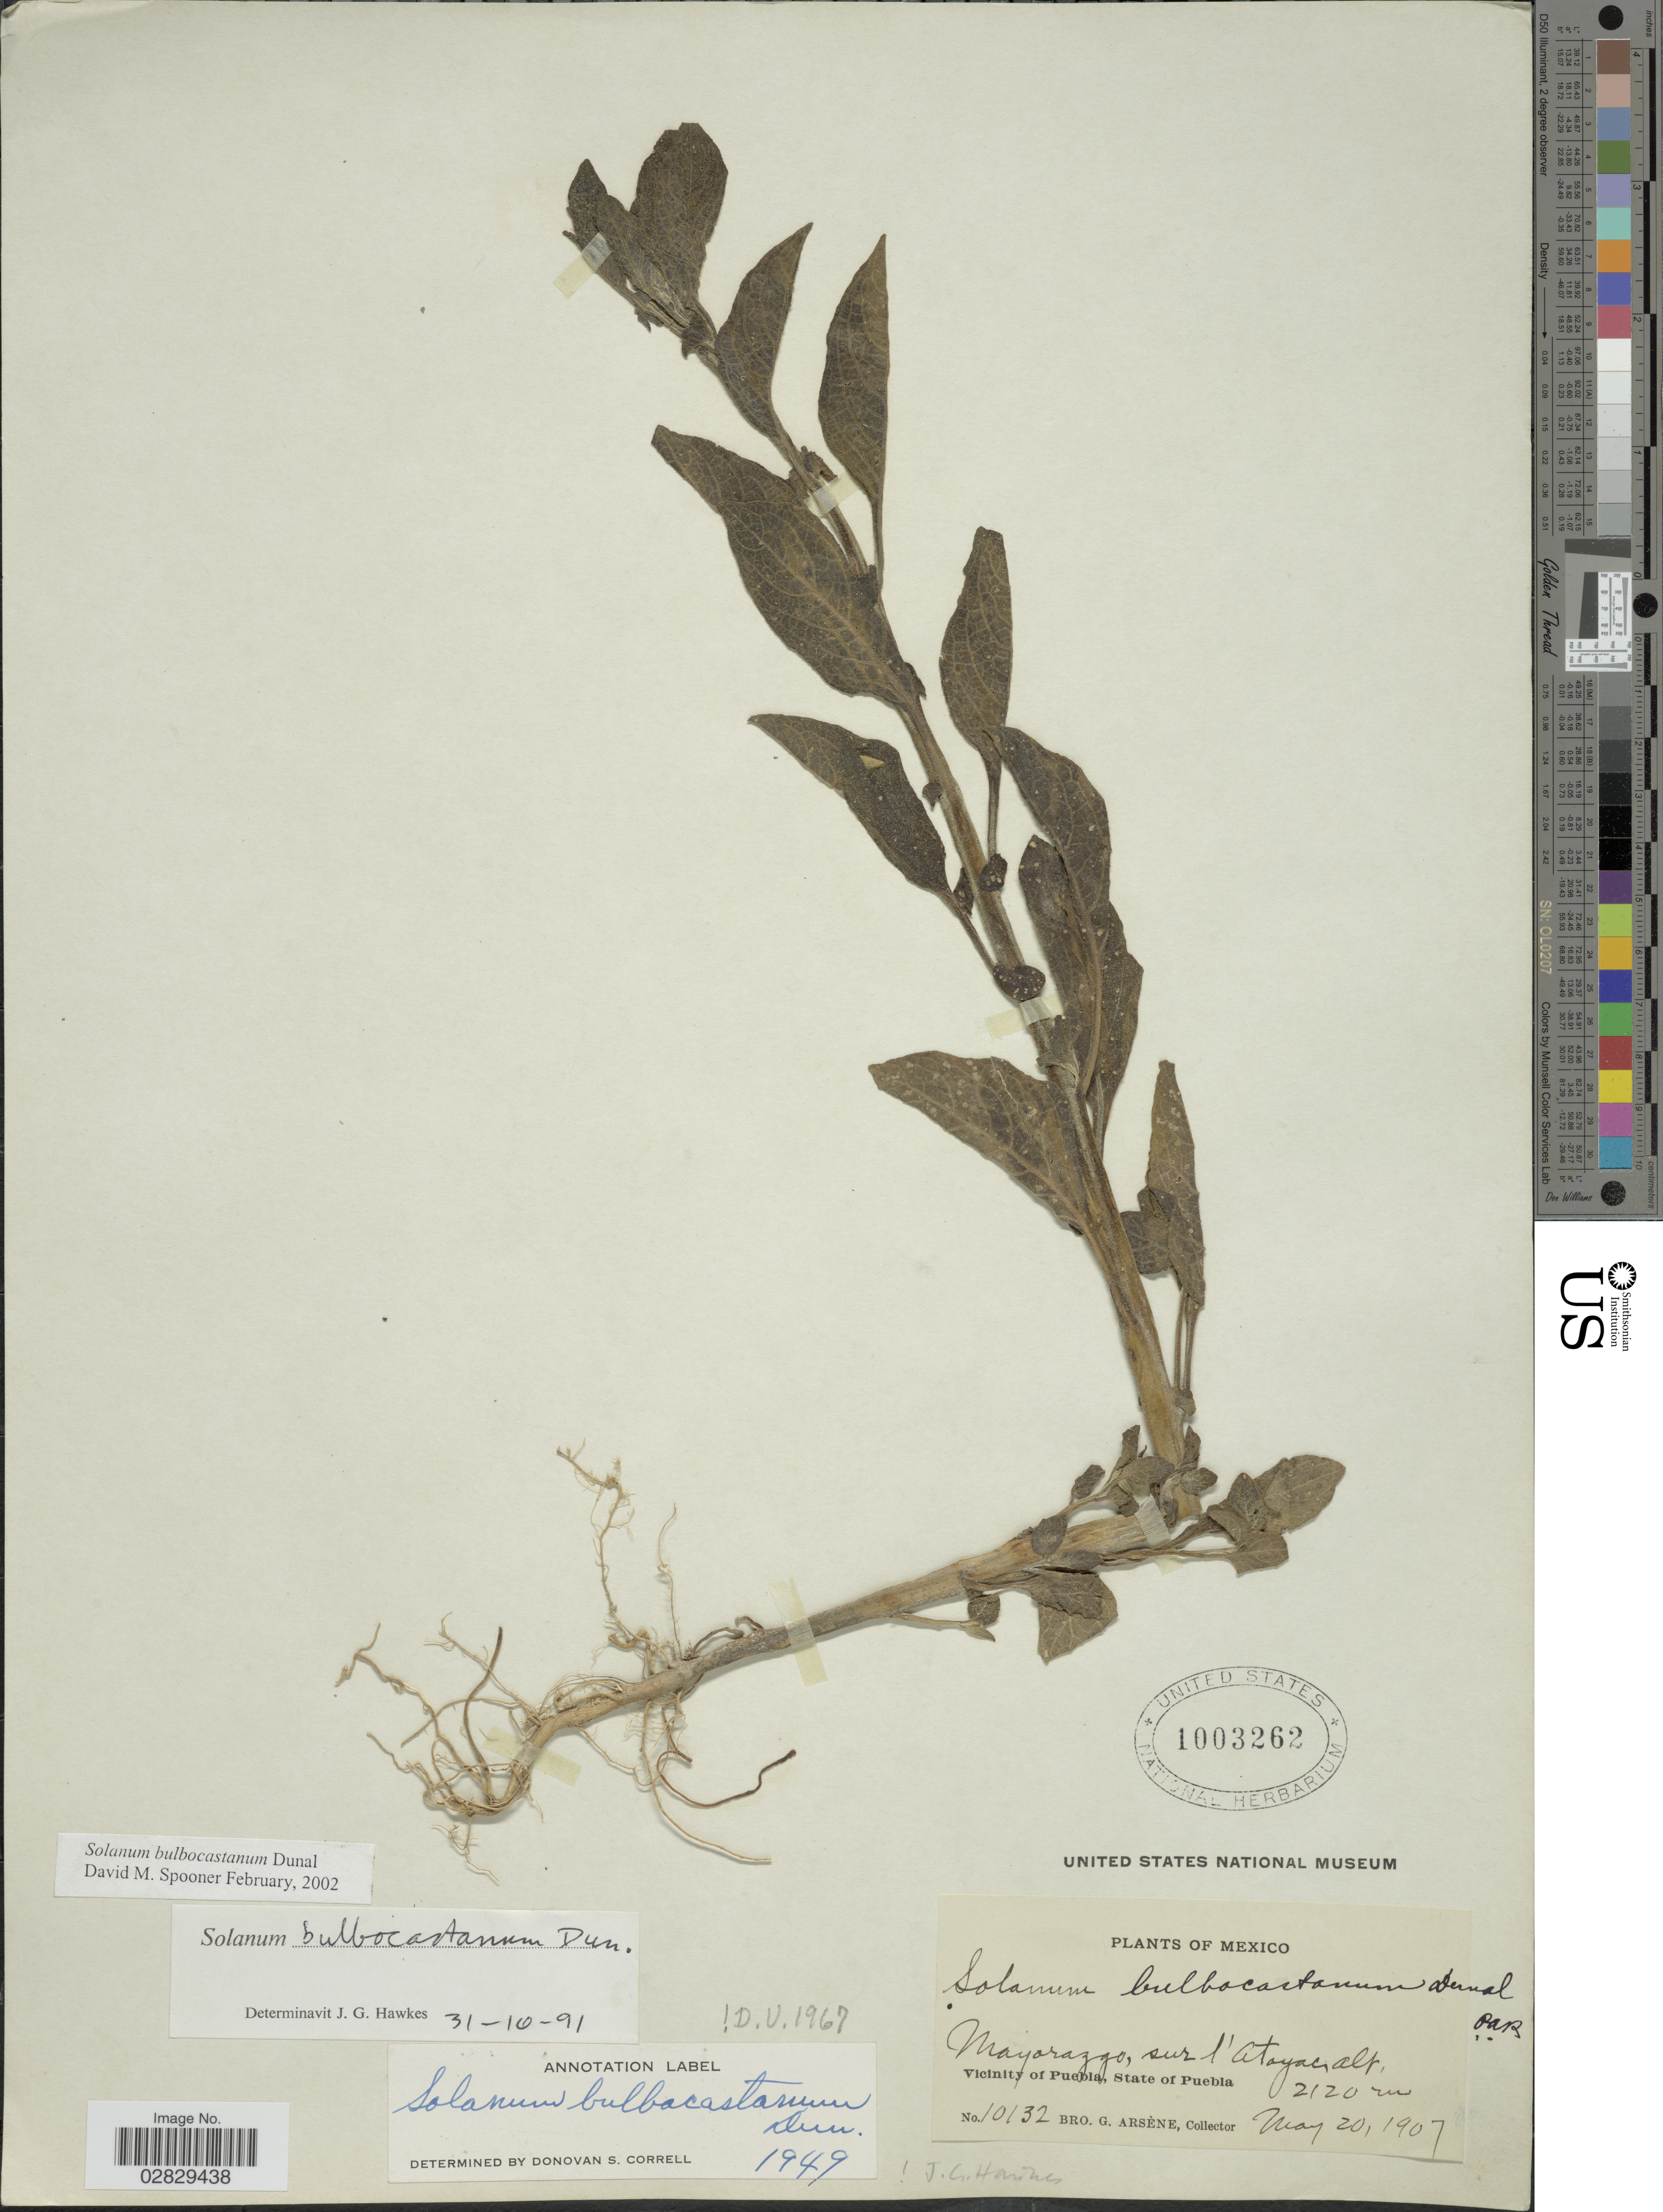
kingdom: Plantae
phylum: Tracheophyta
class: Magnoliopsida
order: Solanales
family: Solanaceae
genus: Solanum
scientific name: Solanum bulbocastanum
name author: Dunal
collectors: Bro. G. Arsène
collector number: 10132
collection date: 1907-05-20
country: Mexico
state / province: Puebla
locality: Mayorazgo, sur l'Atoyac. [Mayorazgo, on the Atoyac]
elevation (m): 2120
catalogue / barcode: US 1003262